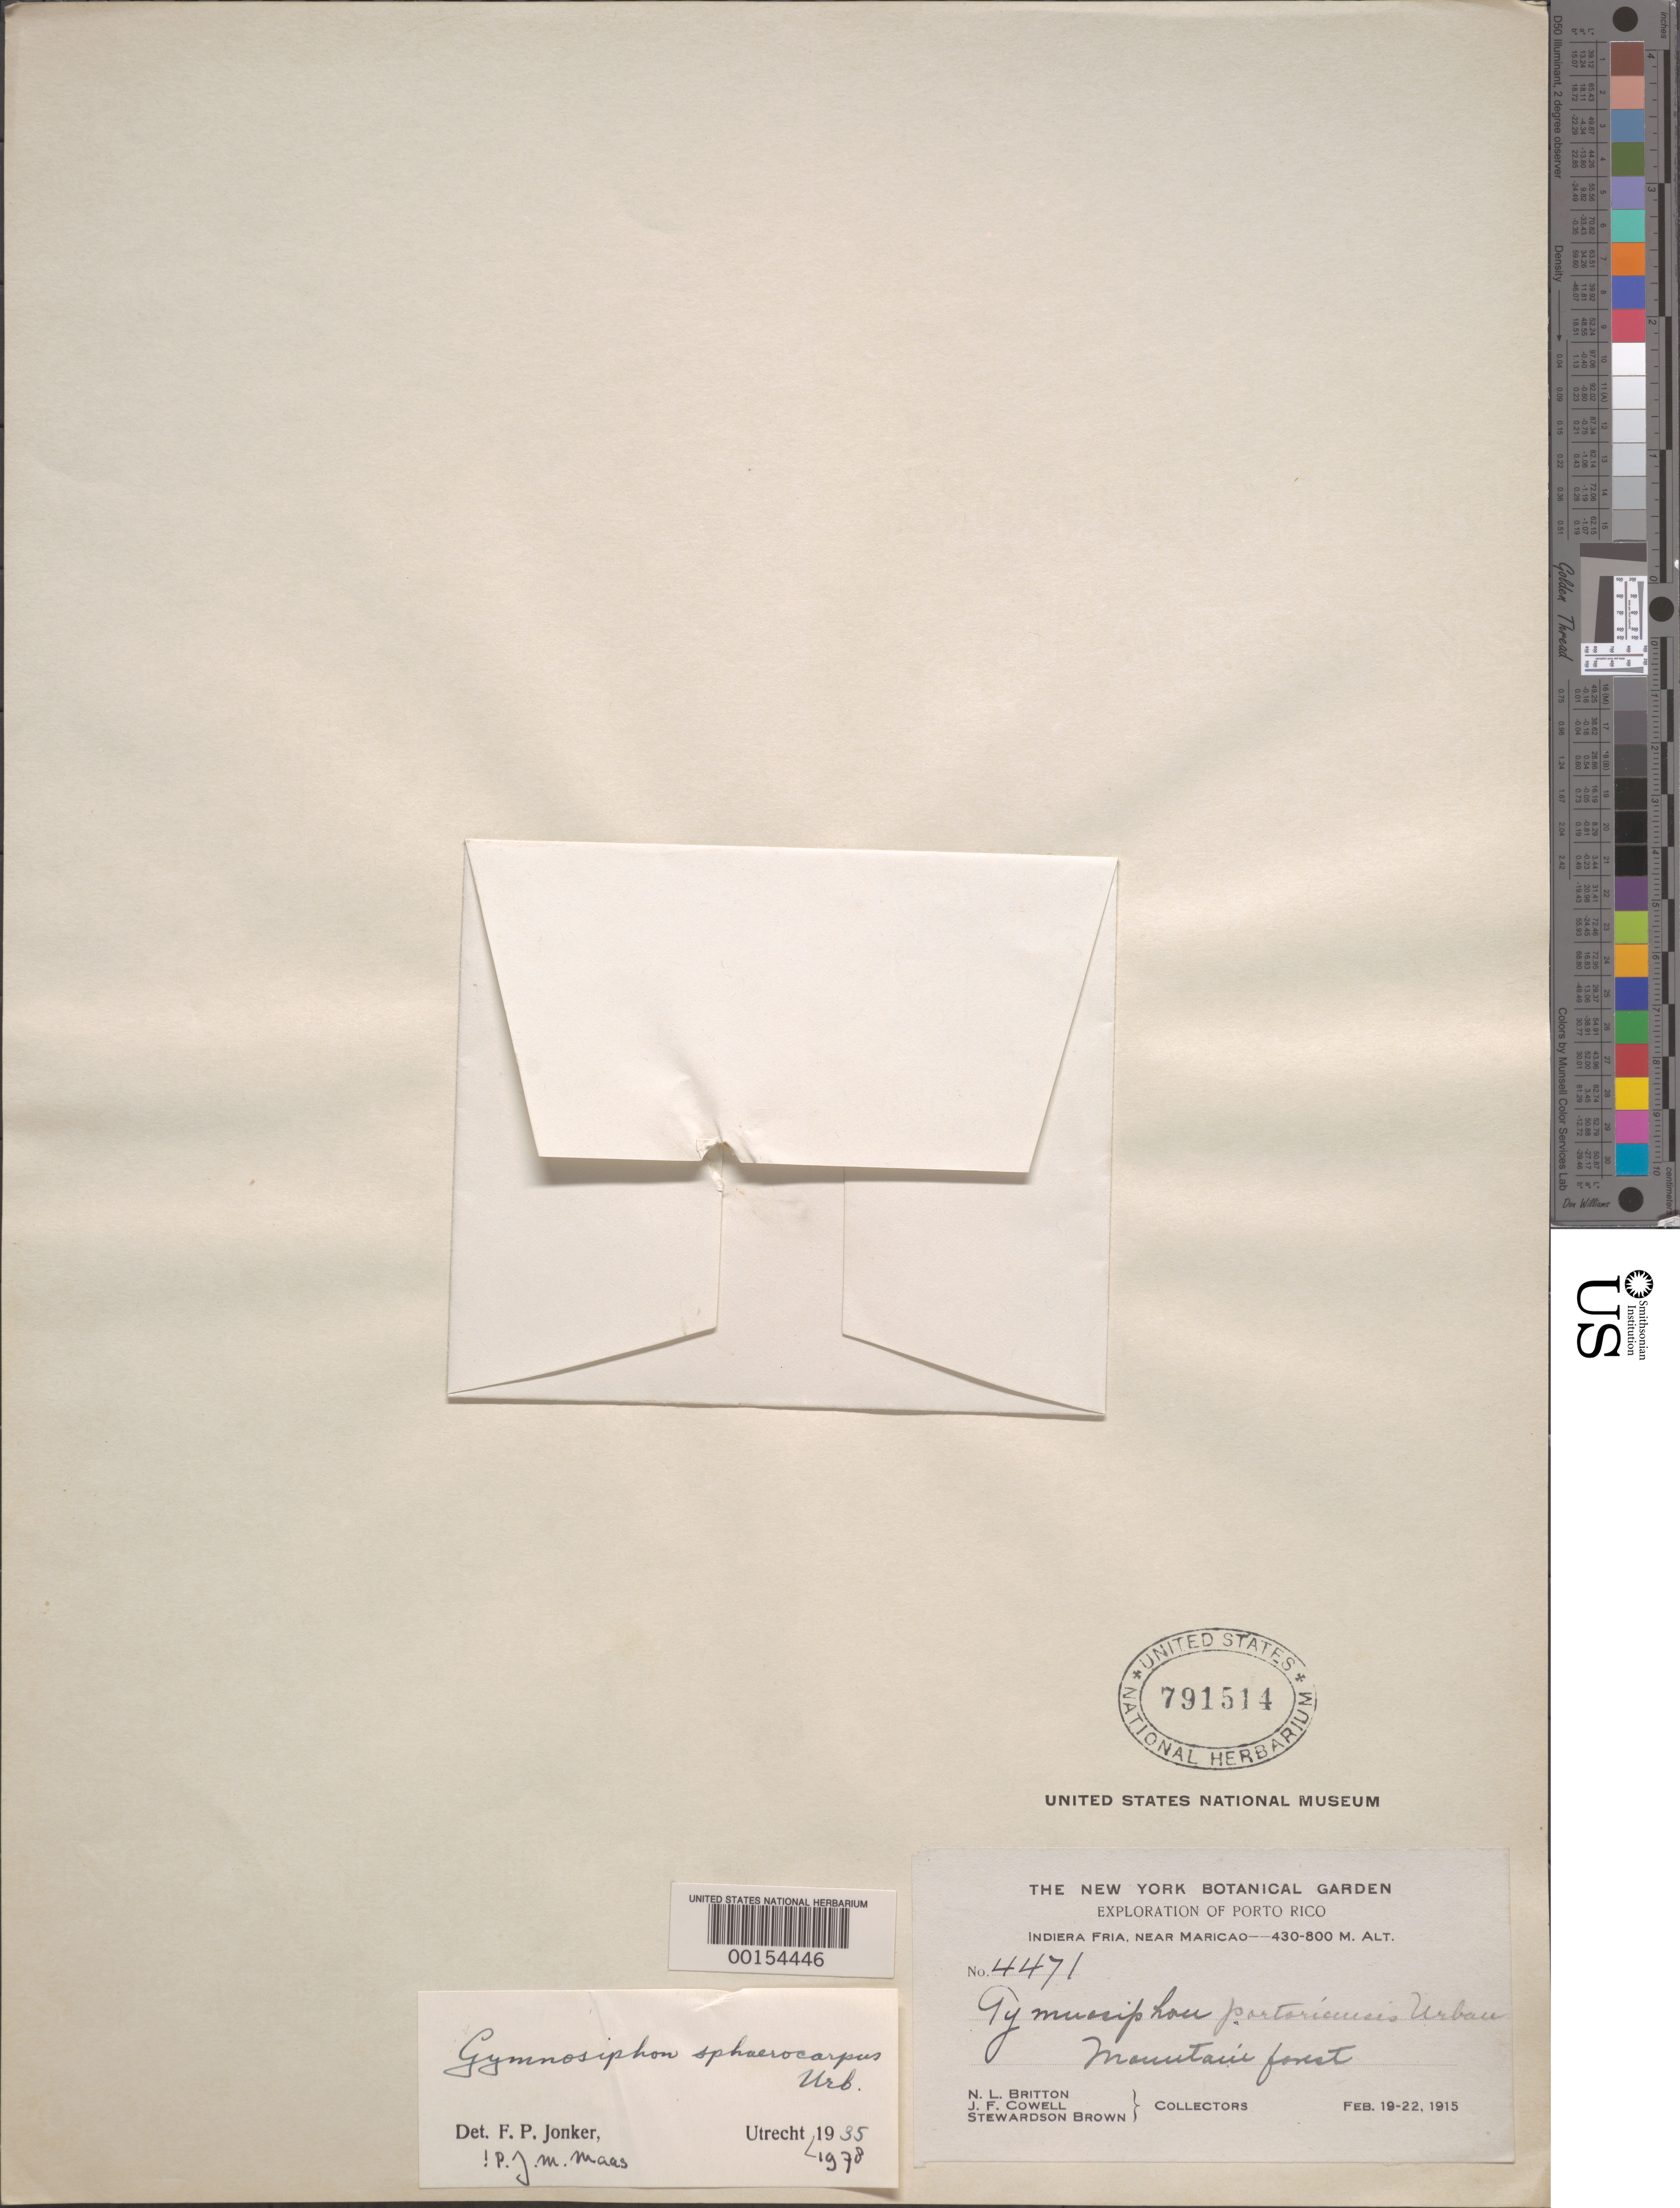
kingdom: Plantae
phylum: Tracheophyta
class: Liliopsida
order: Dioscoreales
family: Burmanniaceae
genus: Gymnosiphon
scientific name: Gymnosiphon sphaerocarpus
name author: Urb.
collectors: N. Britton, J. F. Cowell & S. Brown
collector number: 4471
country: Puerto Rico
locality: Indiera Fria, near Maricao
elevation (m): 430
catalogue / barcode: US 791514